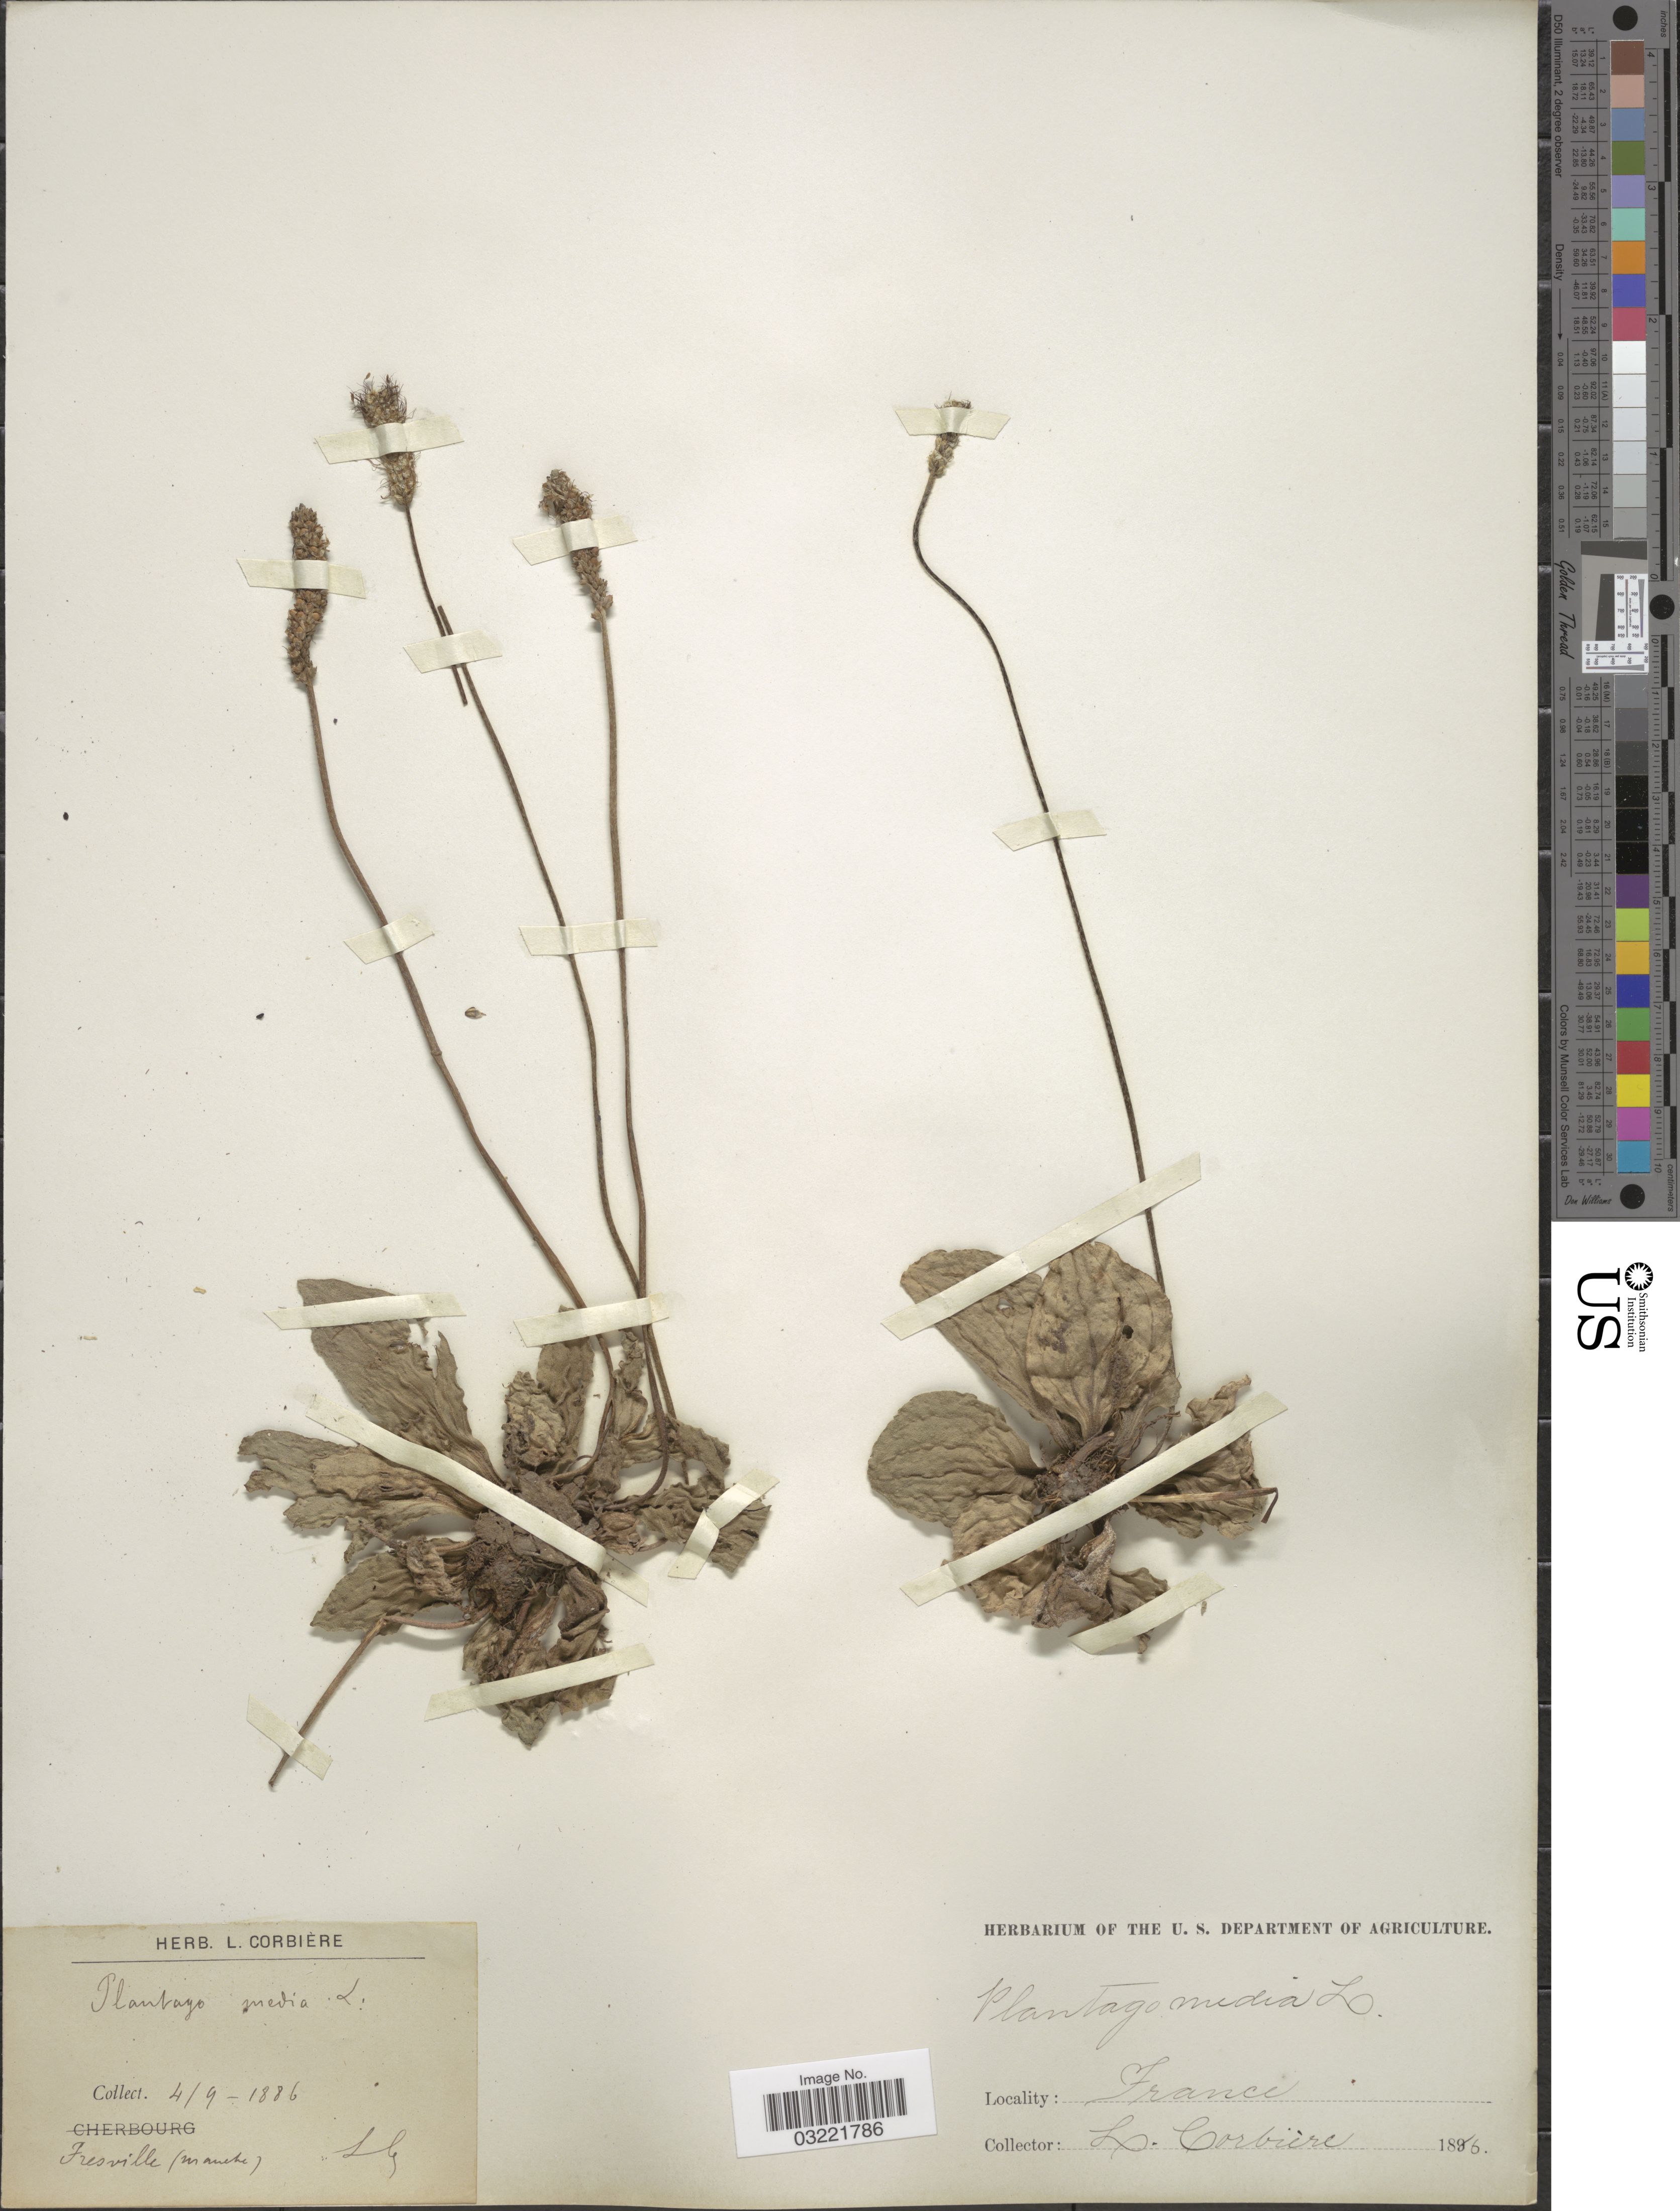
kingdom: Plantae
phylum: Tracheophyta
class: Magnoliopsida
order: Lamiales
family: Plantaginaceae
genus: Plantago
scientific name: Plantago media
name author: L.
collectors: L. Corbière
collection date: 1886-09-04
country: France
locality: Fresville (manche).